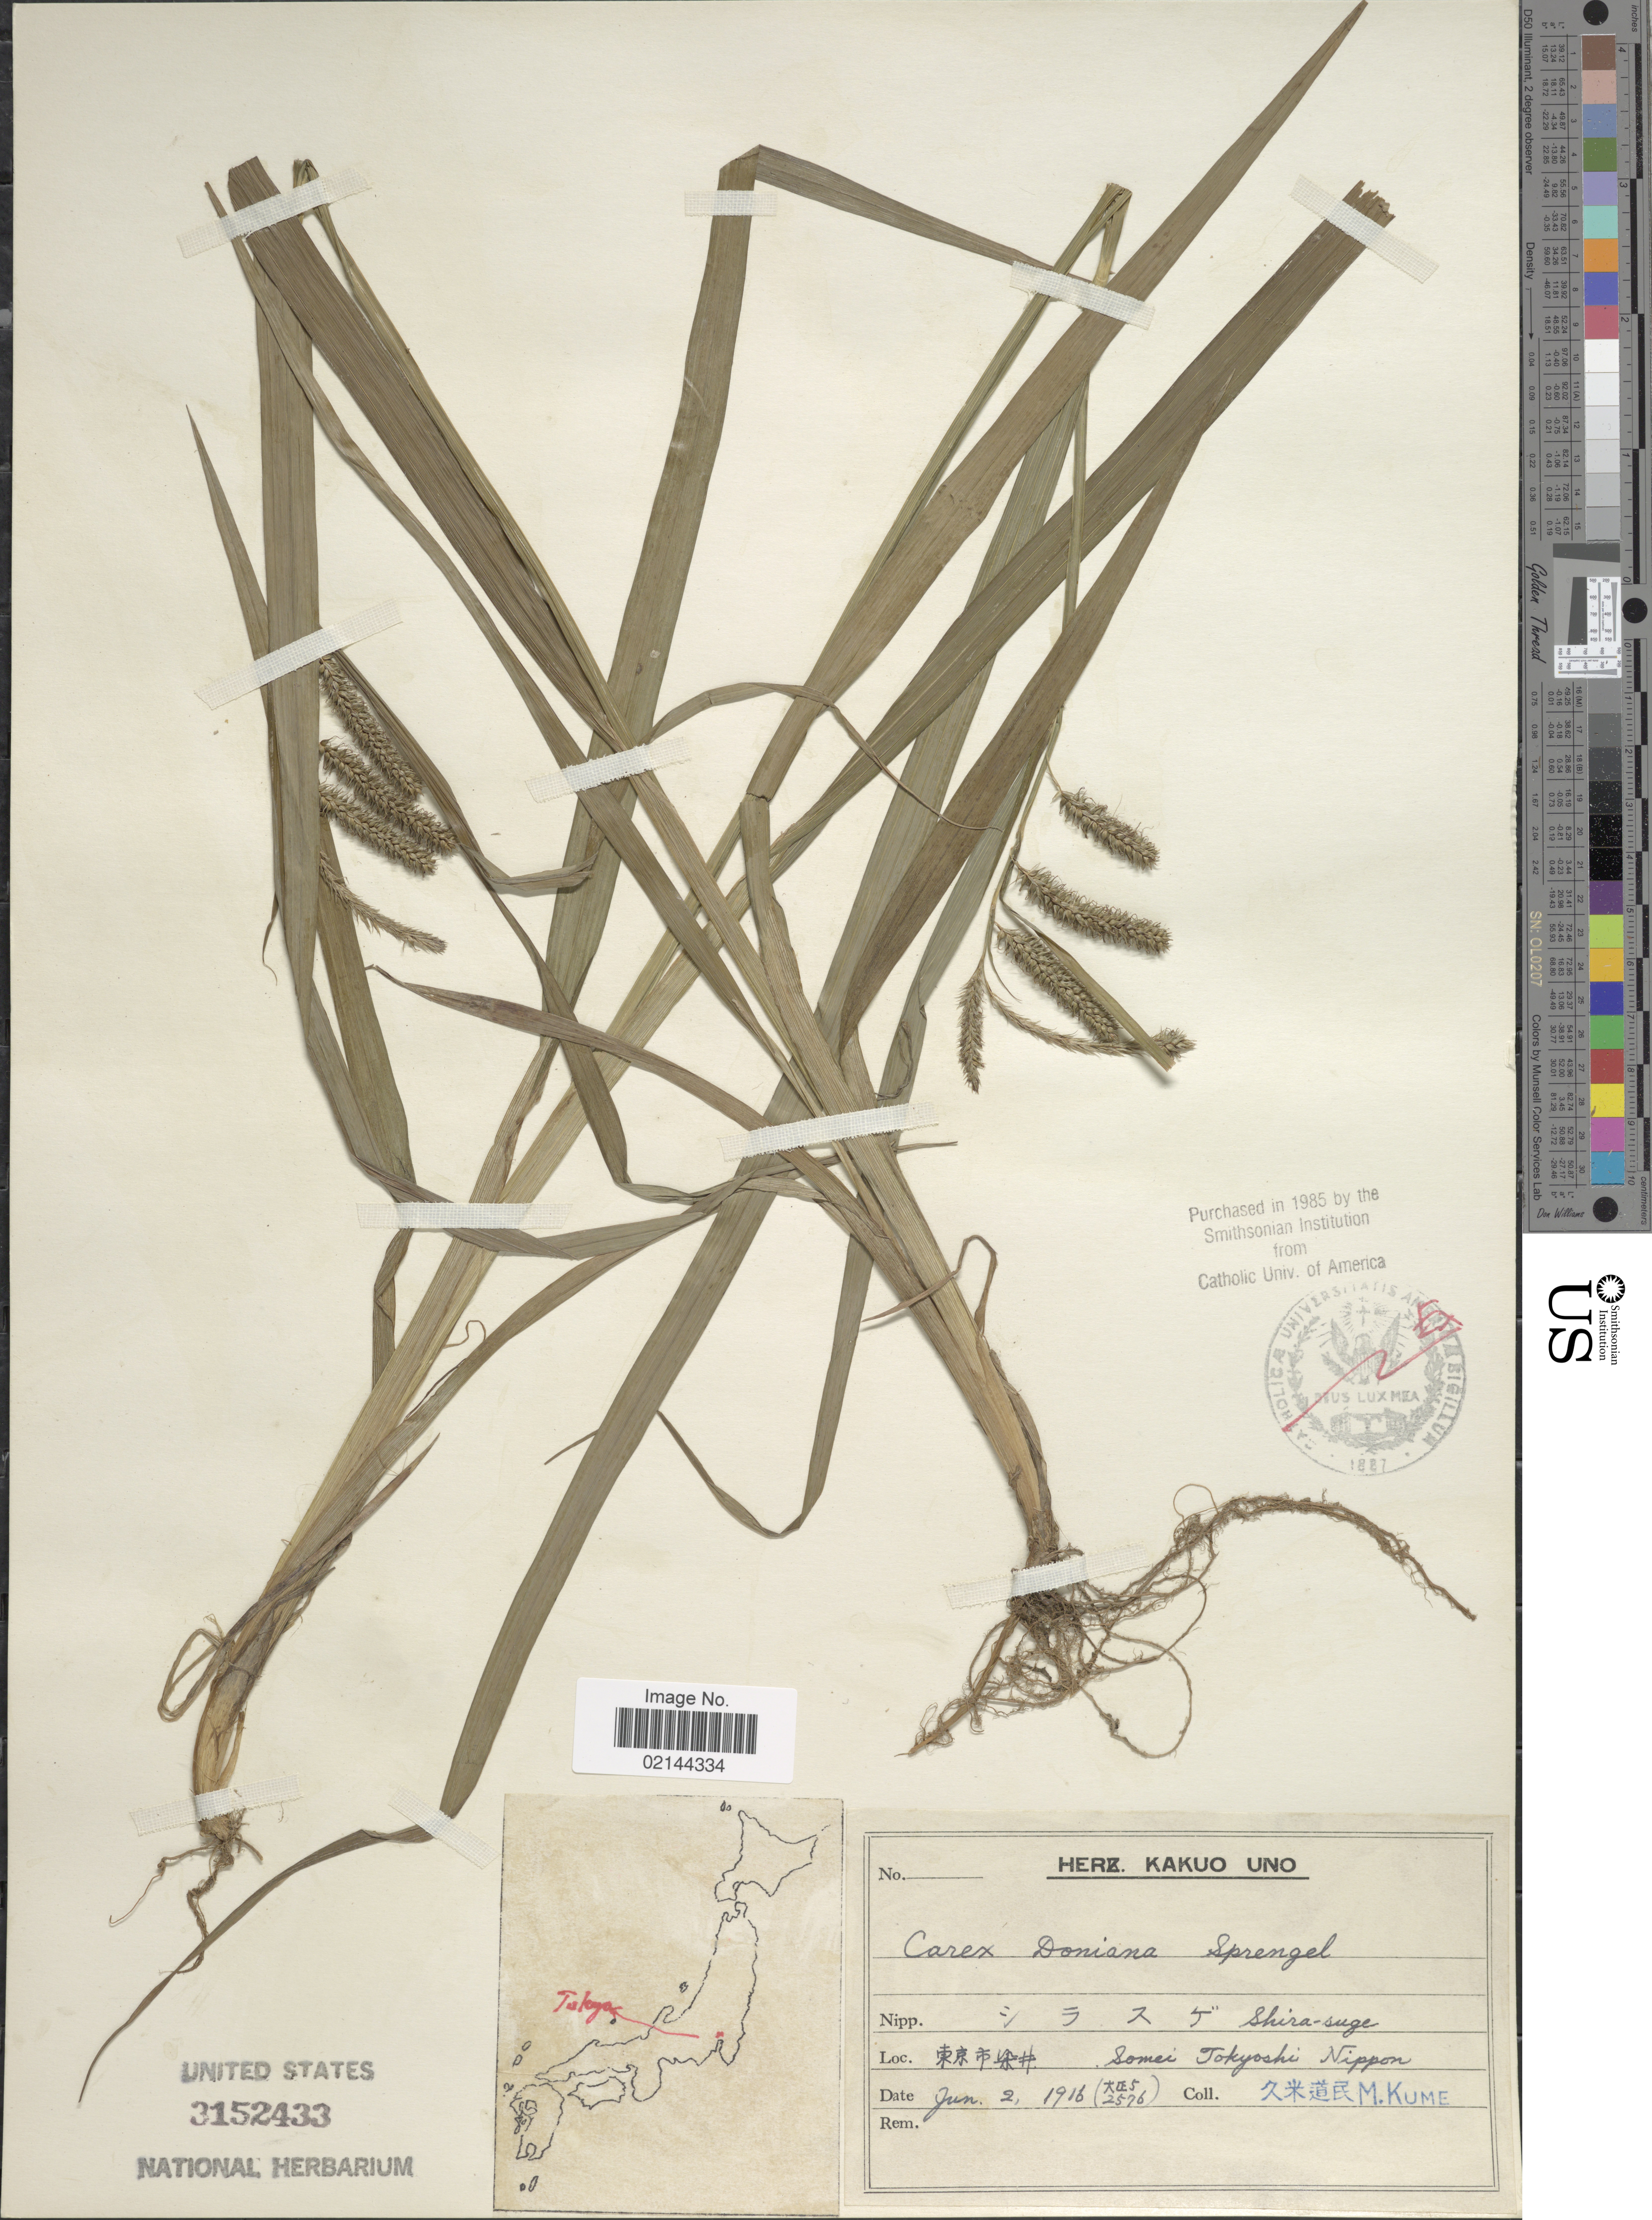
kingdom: Plantae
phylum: Tracheophyta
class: Liliopsida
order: Poales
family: Cyperaceae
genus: Carex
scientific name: Carex doniana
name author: Spreng.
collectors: M. Kume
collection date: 1916-06-02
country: Japan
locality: Somei Tokyoshi Nippon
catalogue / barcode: US 3152433